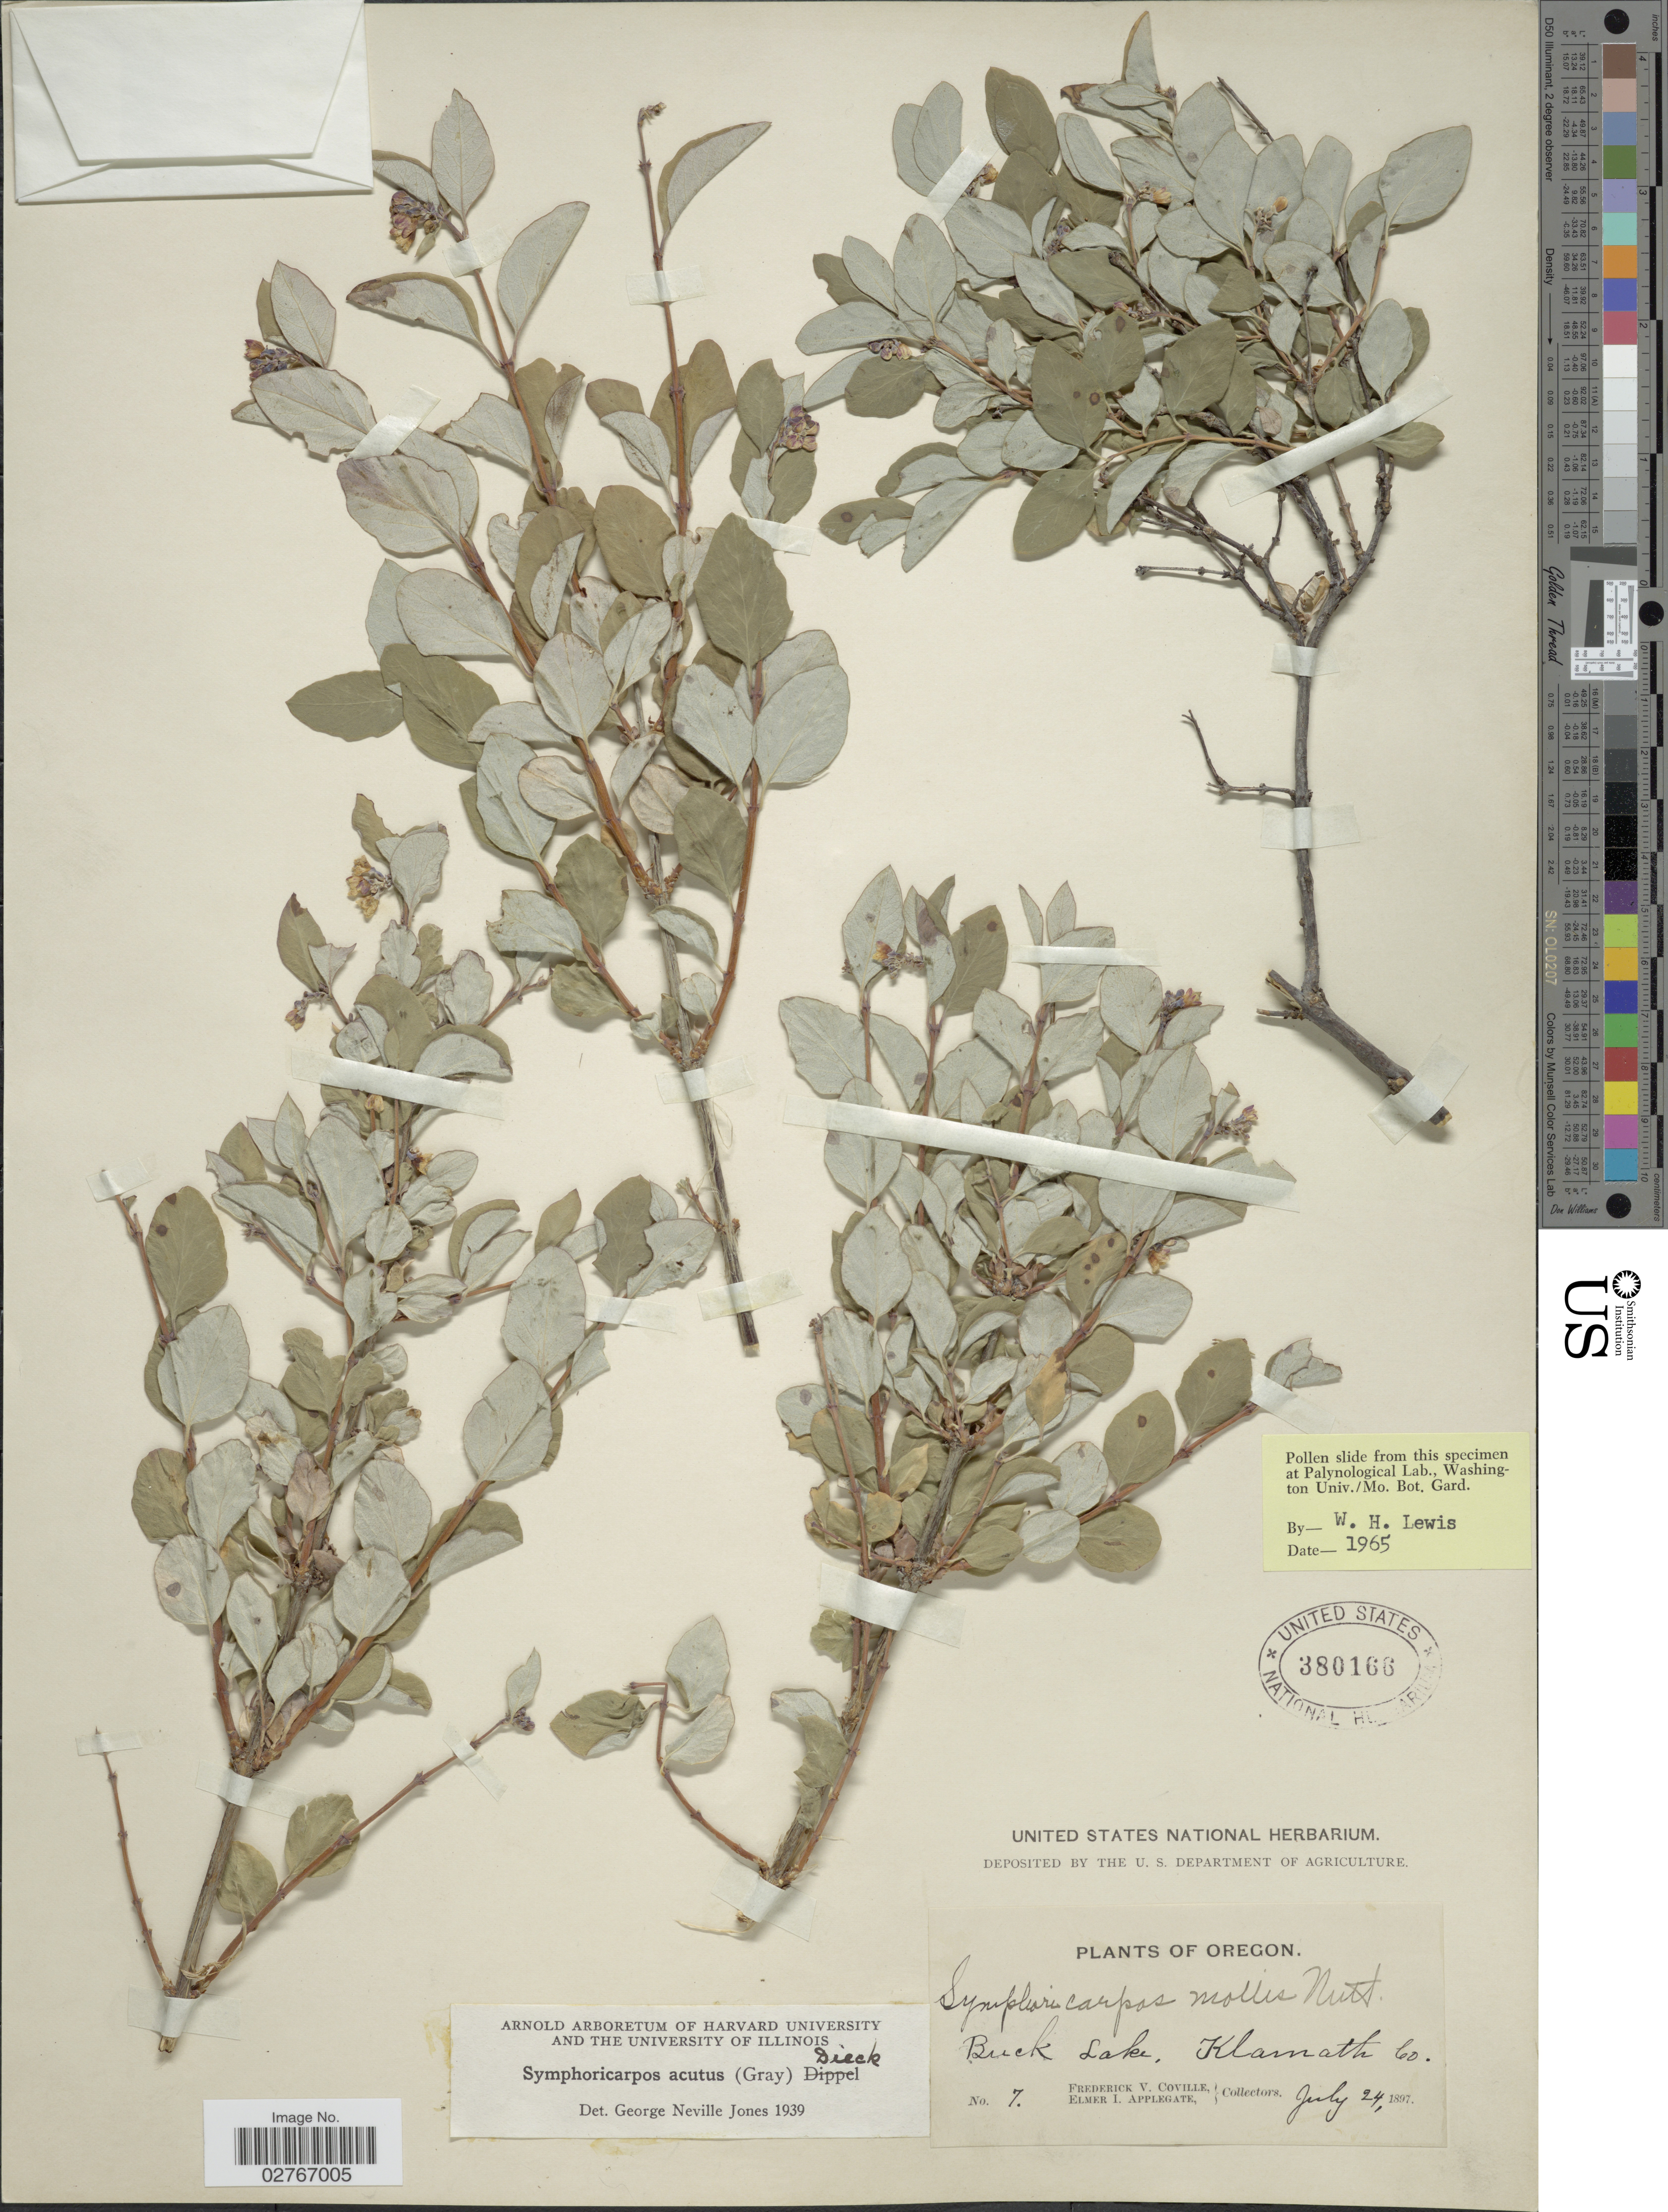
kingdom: Plantae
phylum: Tracheophyta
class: Magnoliopsida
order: Dipsacales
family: Caprifoliaceae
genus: Symphoricarpos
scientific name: Symphoricarpos acutus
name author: (A. Gray) Dieck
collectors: F. V. Coville & E. I. Applegate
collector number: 7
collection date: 1897-07-24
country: United States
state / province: Oregon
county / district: Klamath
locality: Buck Lake, Klamath Co.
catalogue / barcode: US 380166